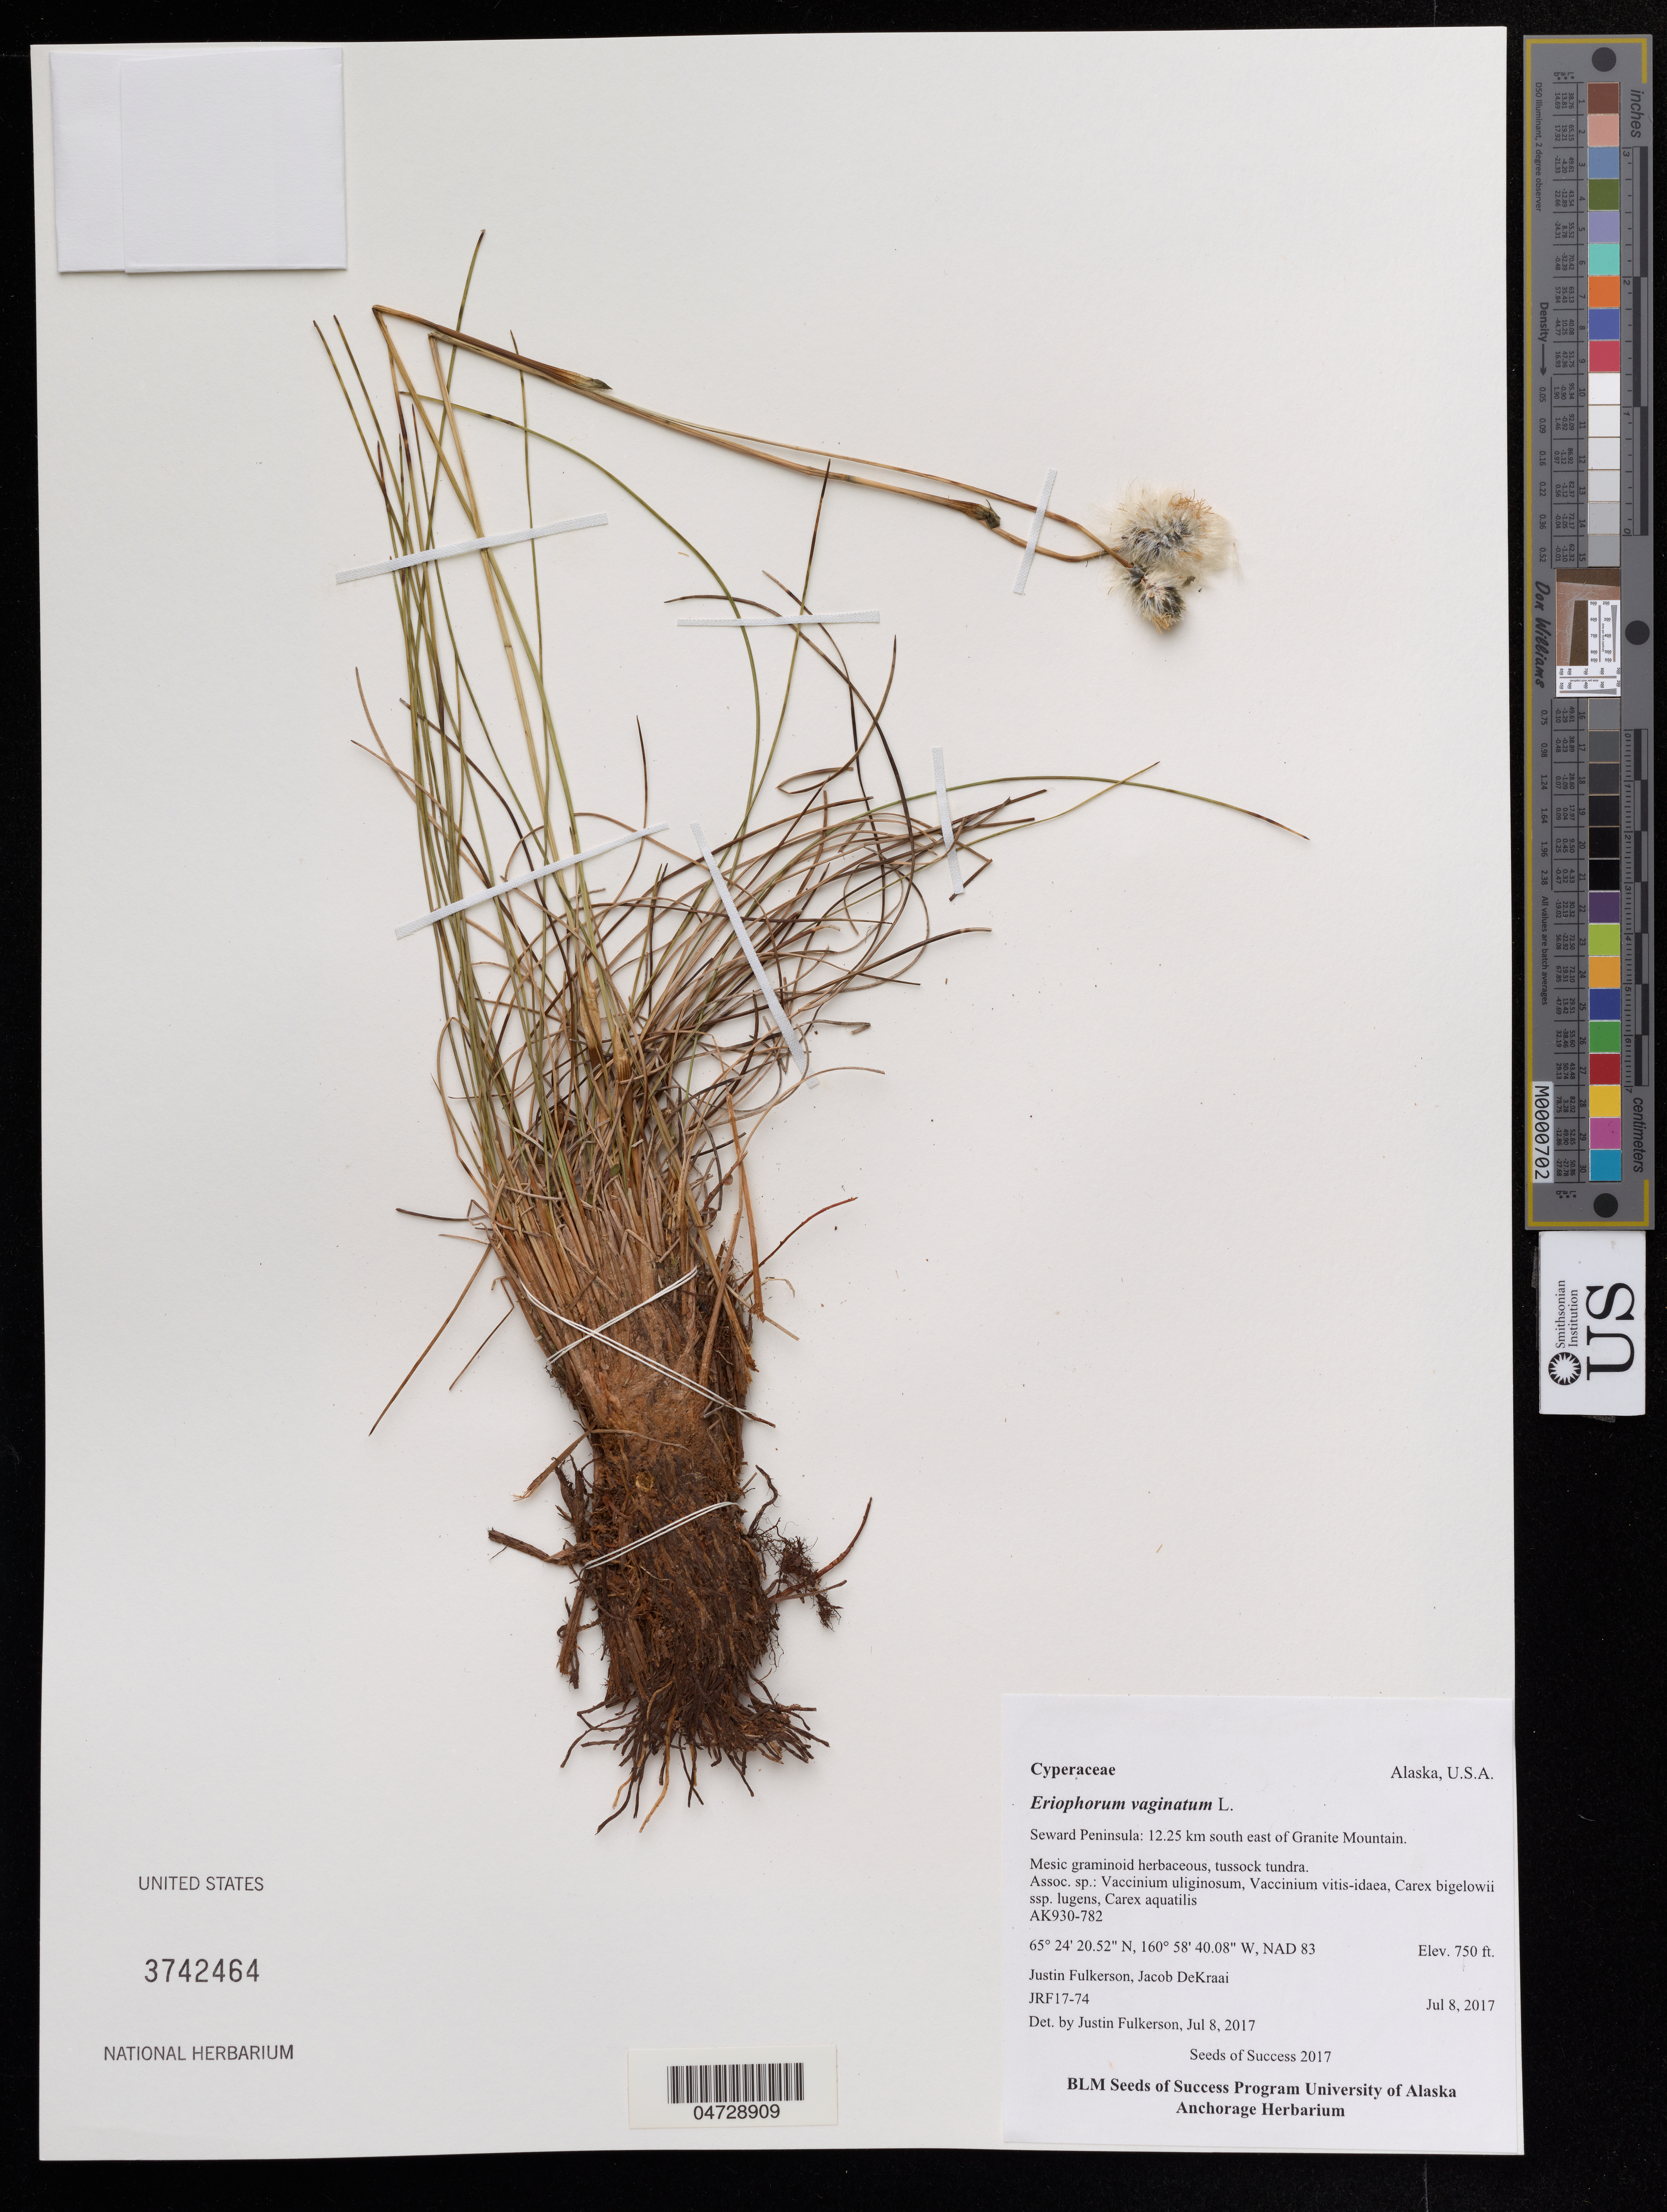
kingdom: Plantae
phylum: Tracheophyta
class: Liliopsida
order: Poales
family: Cyperaceae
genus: Eriophorum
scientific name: Eriophorum vaginatum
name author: L.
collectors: J. Fulkerson & J. Dekraai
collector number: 1774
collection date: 2017-07-08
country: United States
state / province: Alaska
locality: Seward Peninsula: 12.25 km south east of Granite Mountain.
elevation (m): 229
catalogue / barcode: US 3742464